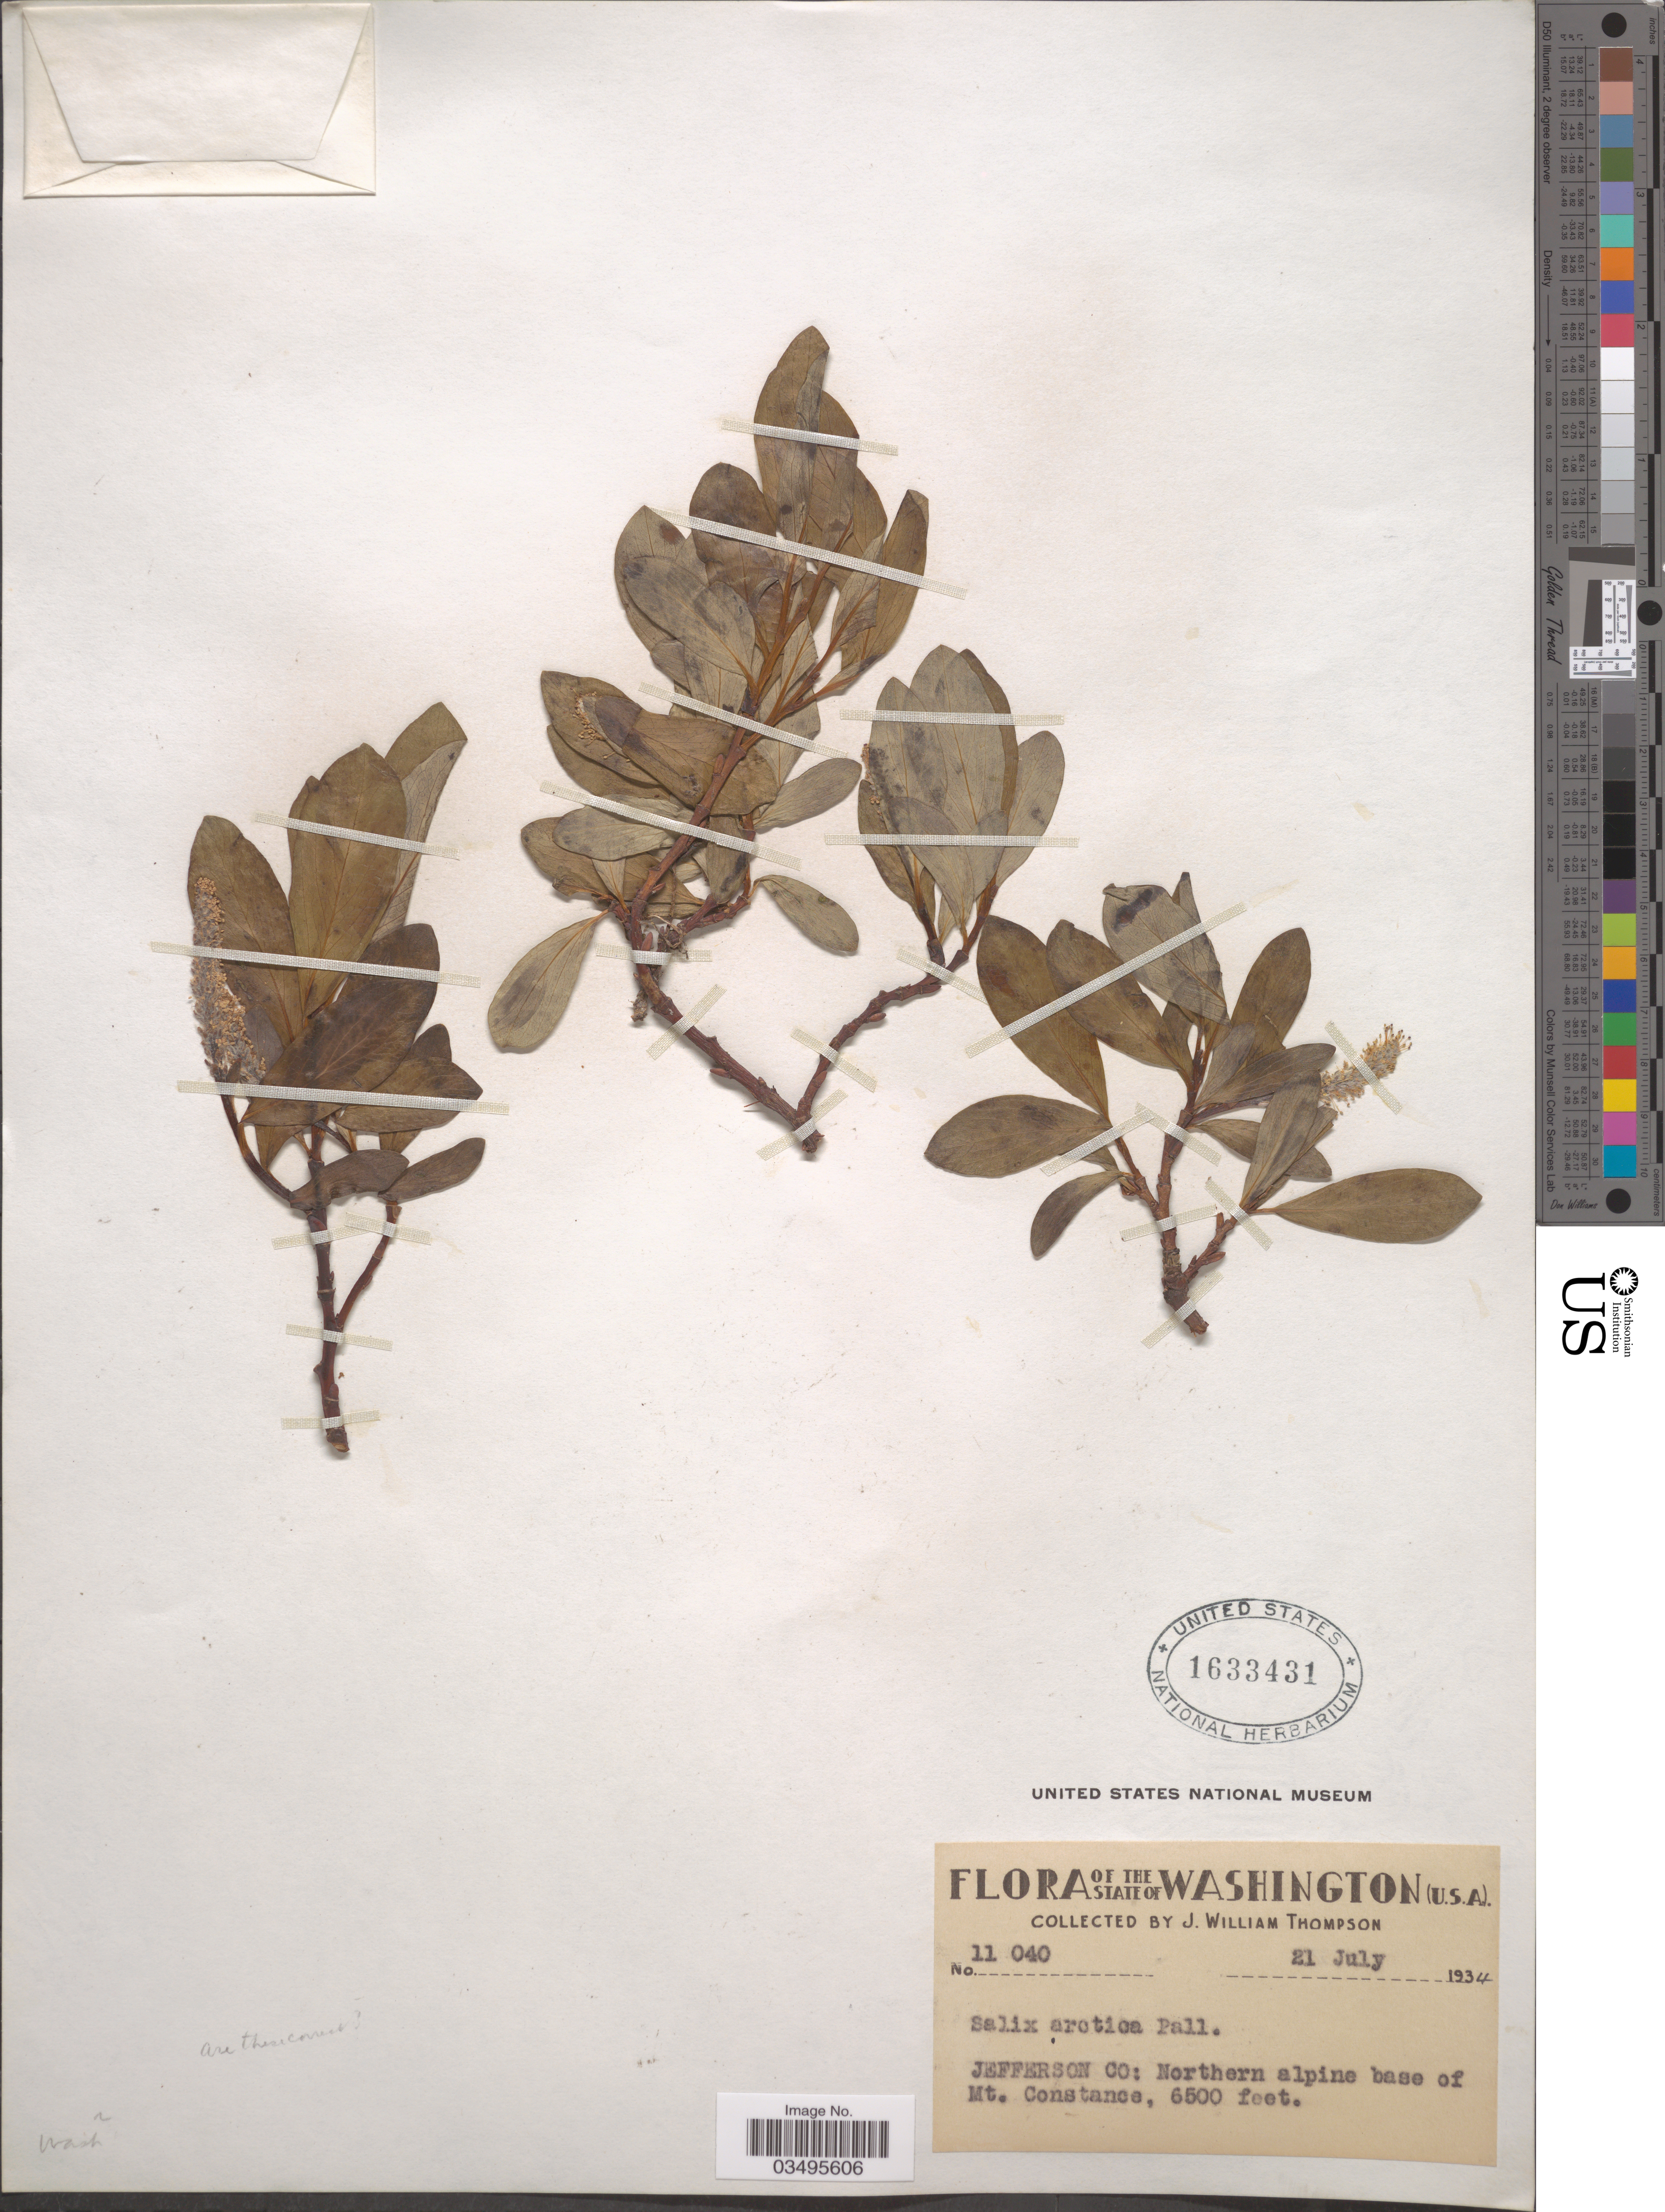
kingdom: Plantae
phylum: Tracheophyta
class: Magnoliopsida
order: Malpighiales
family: Salicaceae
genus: Salix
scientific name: Salix arctica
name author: Pall.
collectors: J. W. Thompson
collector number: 11040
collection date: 1934-07-21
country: United States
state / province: Washington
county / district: Jefferson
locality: Jefferson Co: Northern alpine base of Mt. Constance.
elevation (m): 1981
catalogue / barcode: US 1633431